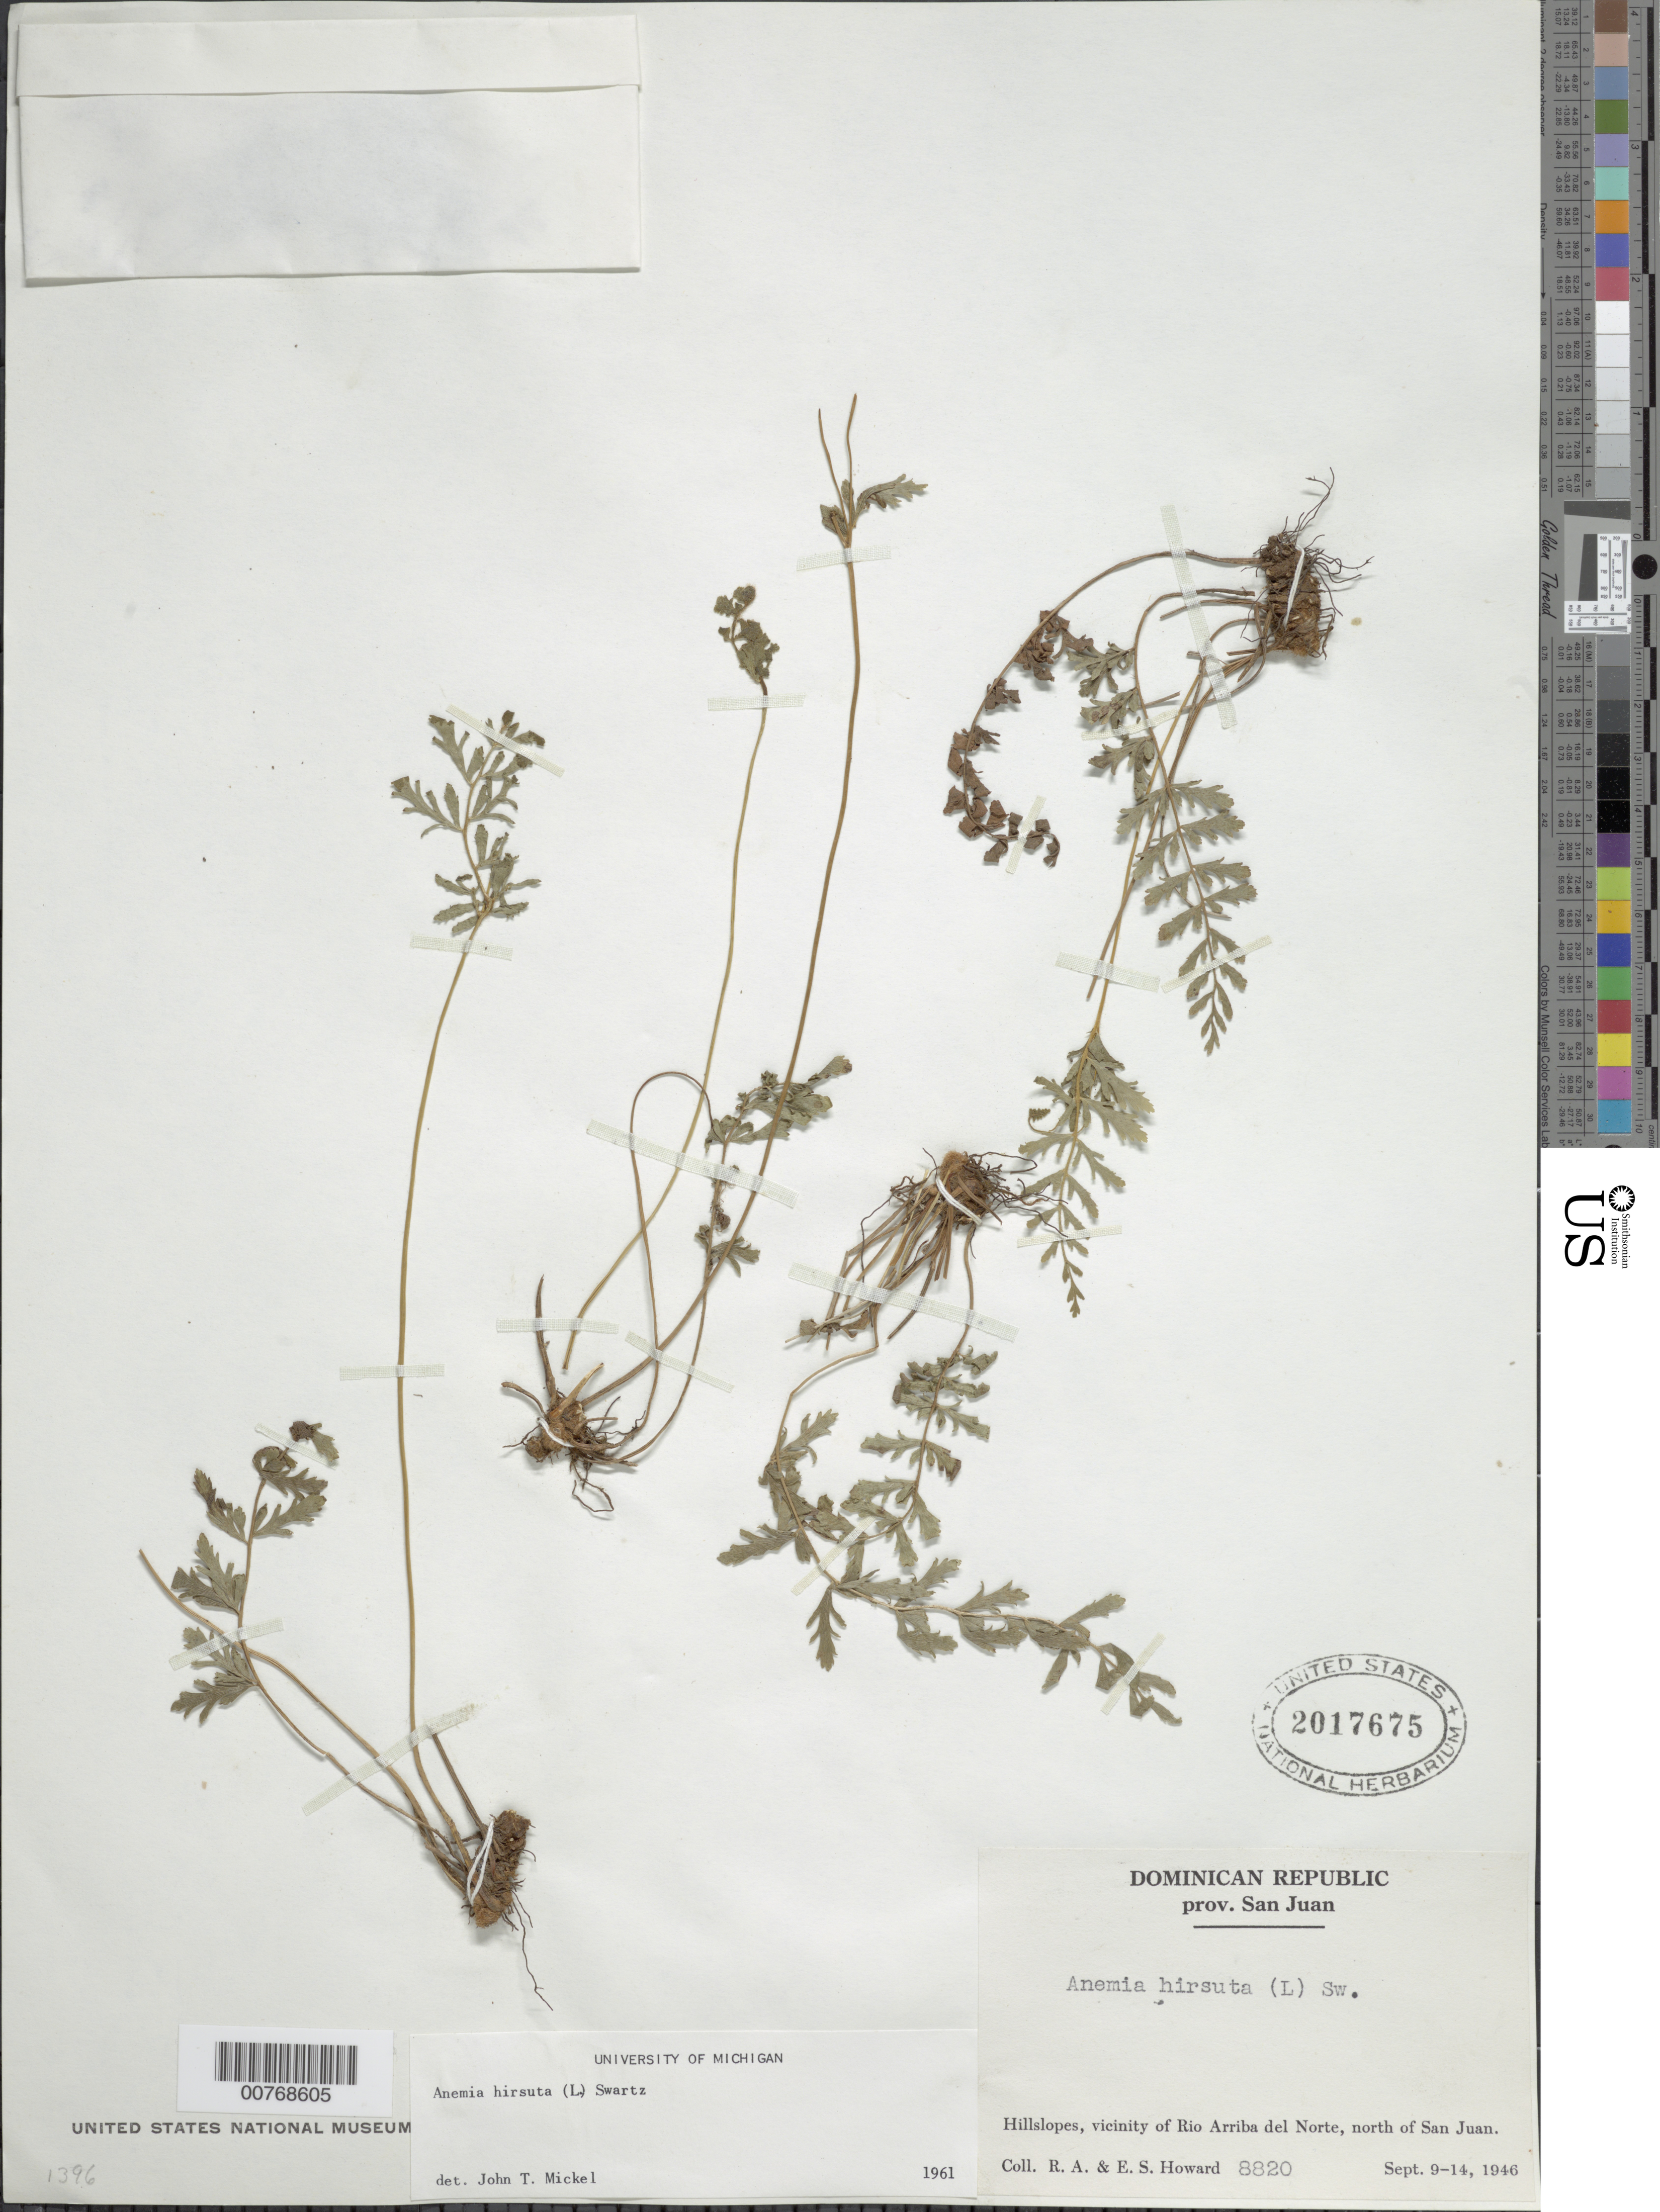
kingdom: Plantae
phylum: Tracheophyta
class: Polypodiopsida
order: Schizaeales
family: Anemiaceae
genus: Anemia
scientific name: Anemia hirsuta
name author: (L.) Sw.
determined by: Mickel, J. T., (NY), New York Botanical Garden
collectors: R. A. Howard & E. S. Howard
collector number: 8820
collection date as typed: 09 Sep 1946 to 14 Sep 1946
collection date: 1946-09-09/1946-09-14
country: Dominican Republic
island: Hispaniola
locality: Provincia San Juan. Vicinity of Rio Arriba del Norte, N of San Juan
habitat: Hillslopes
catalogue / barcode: US 2017675